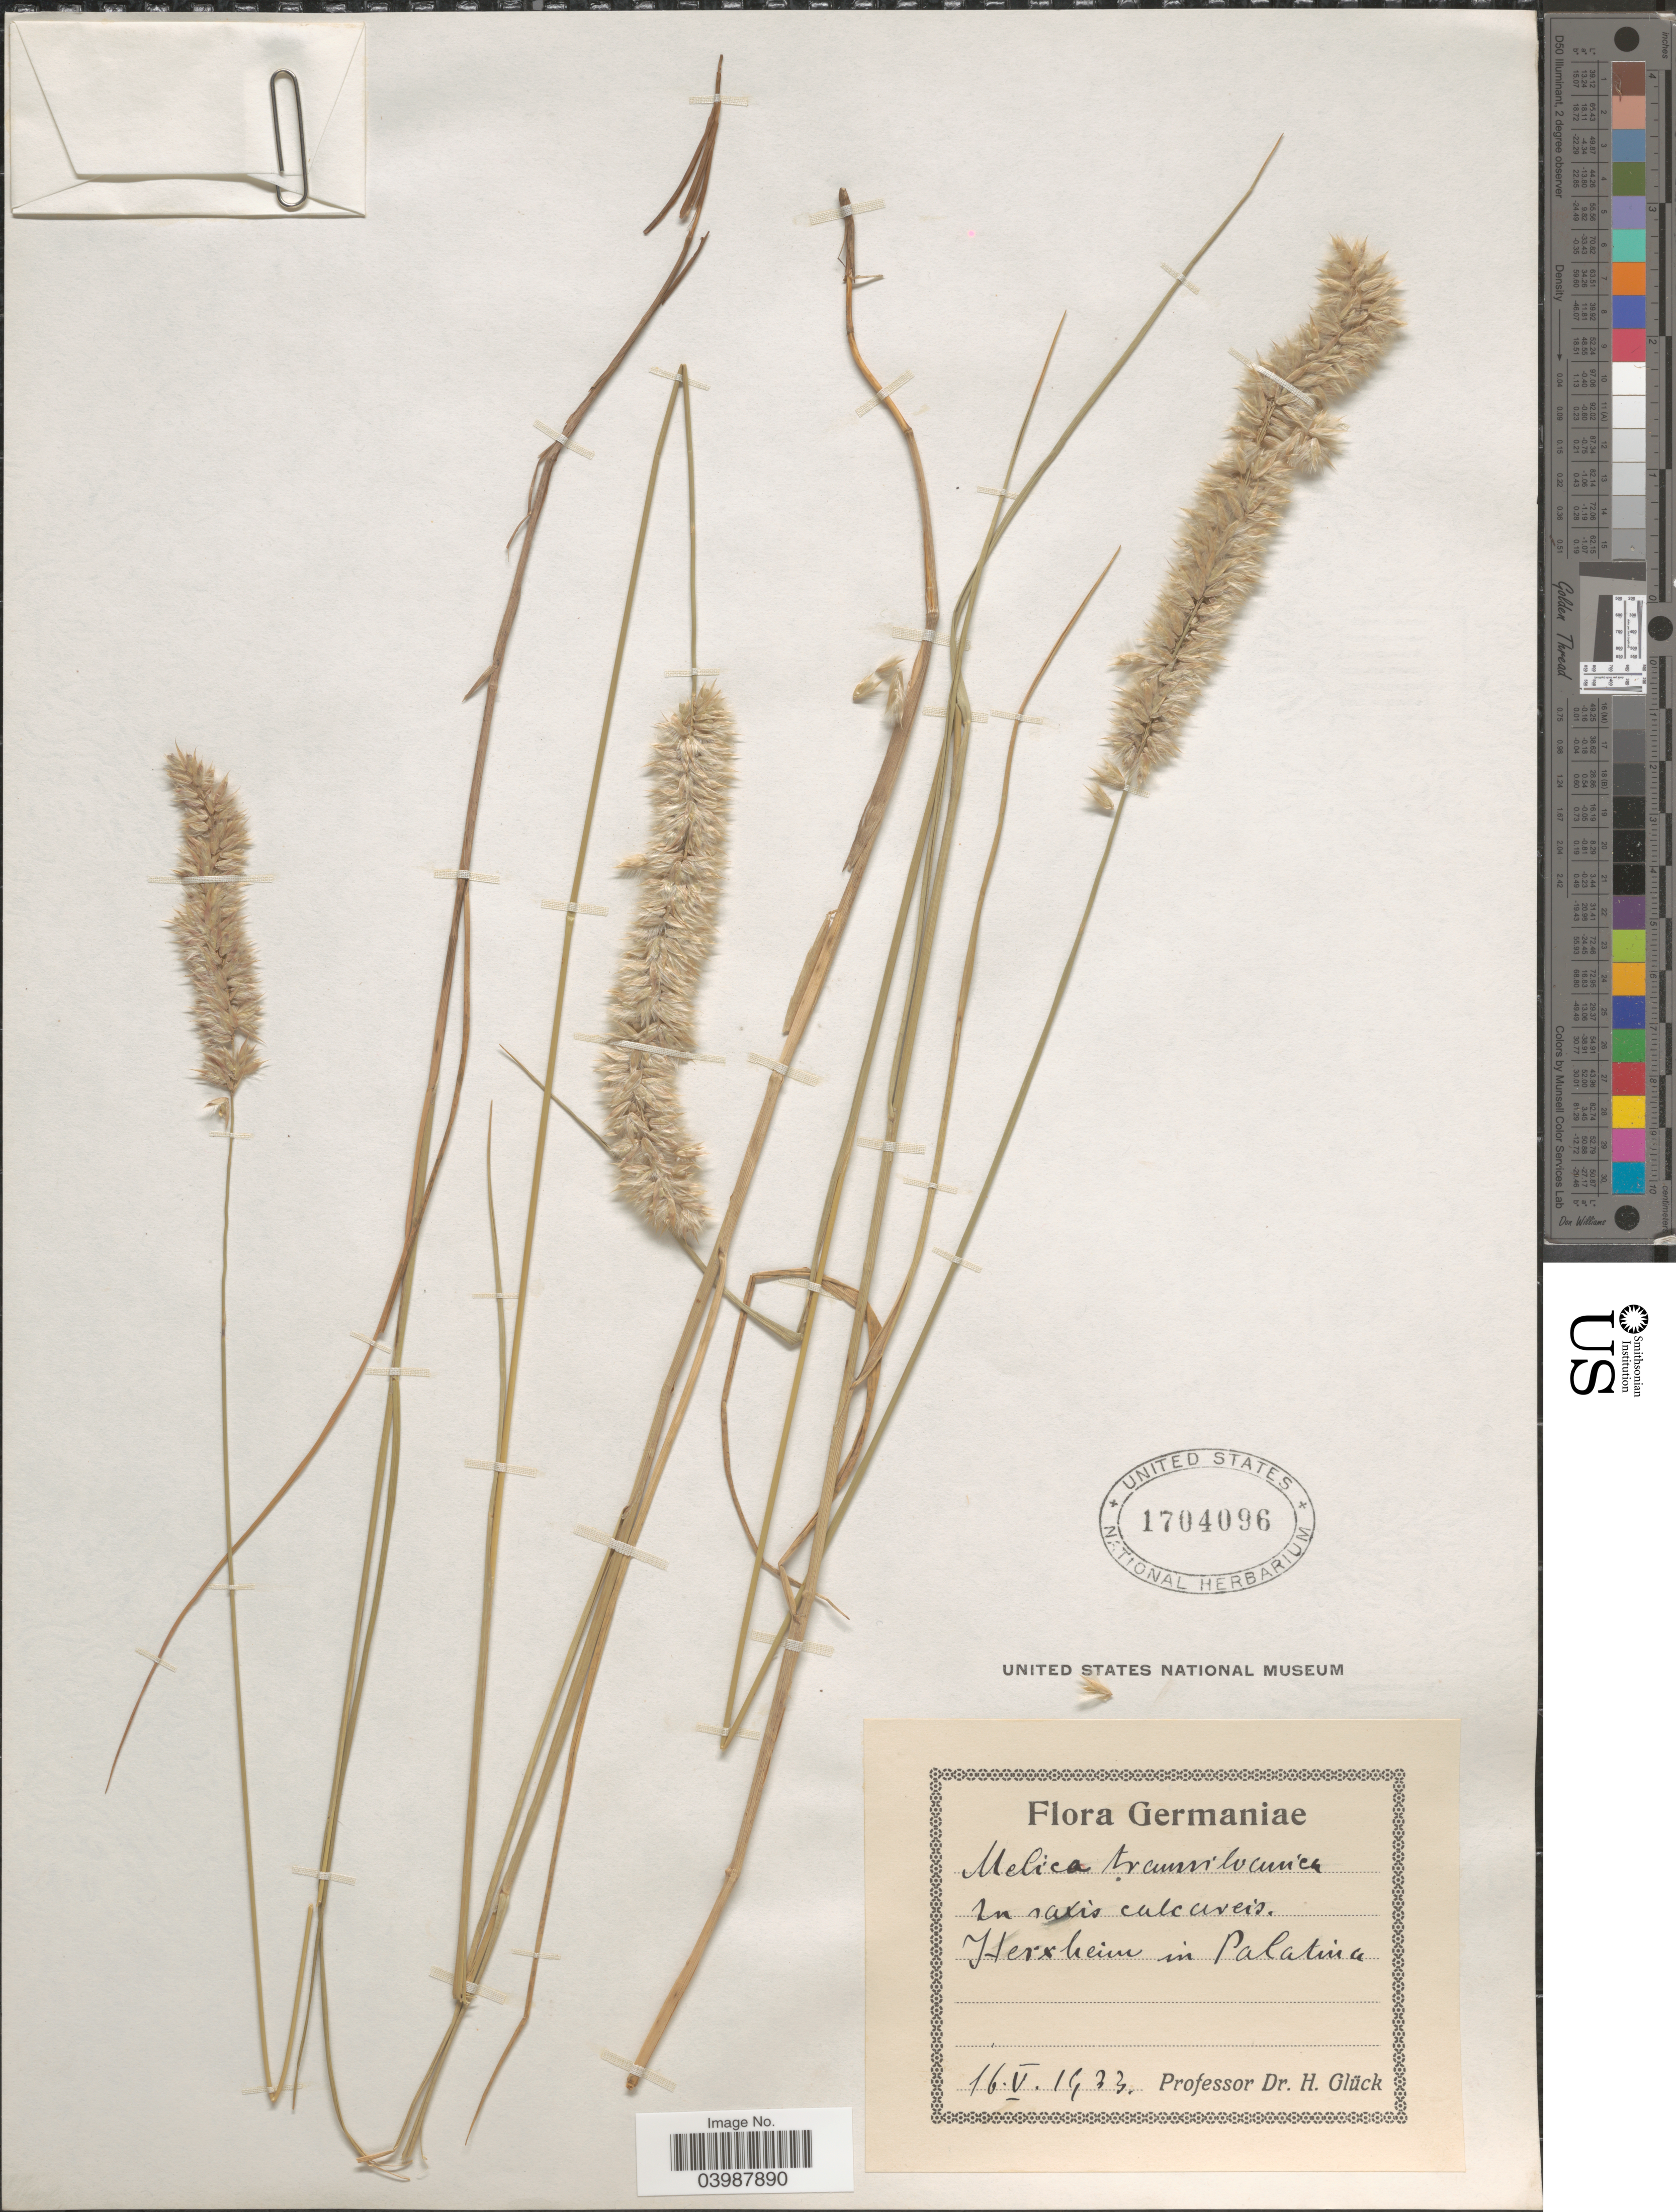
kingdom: Plantae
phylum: Tracheophyta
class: Liliopsida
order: Poales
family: Poaceae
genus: Melica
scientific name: Melica transsilvanica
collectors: H. Glück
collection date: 1933-05-16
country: Germany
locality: In raxis calcaveis. Herxheim in Palatina.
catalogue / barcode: US 1704096